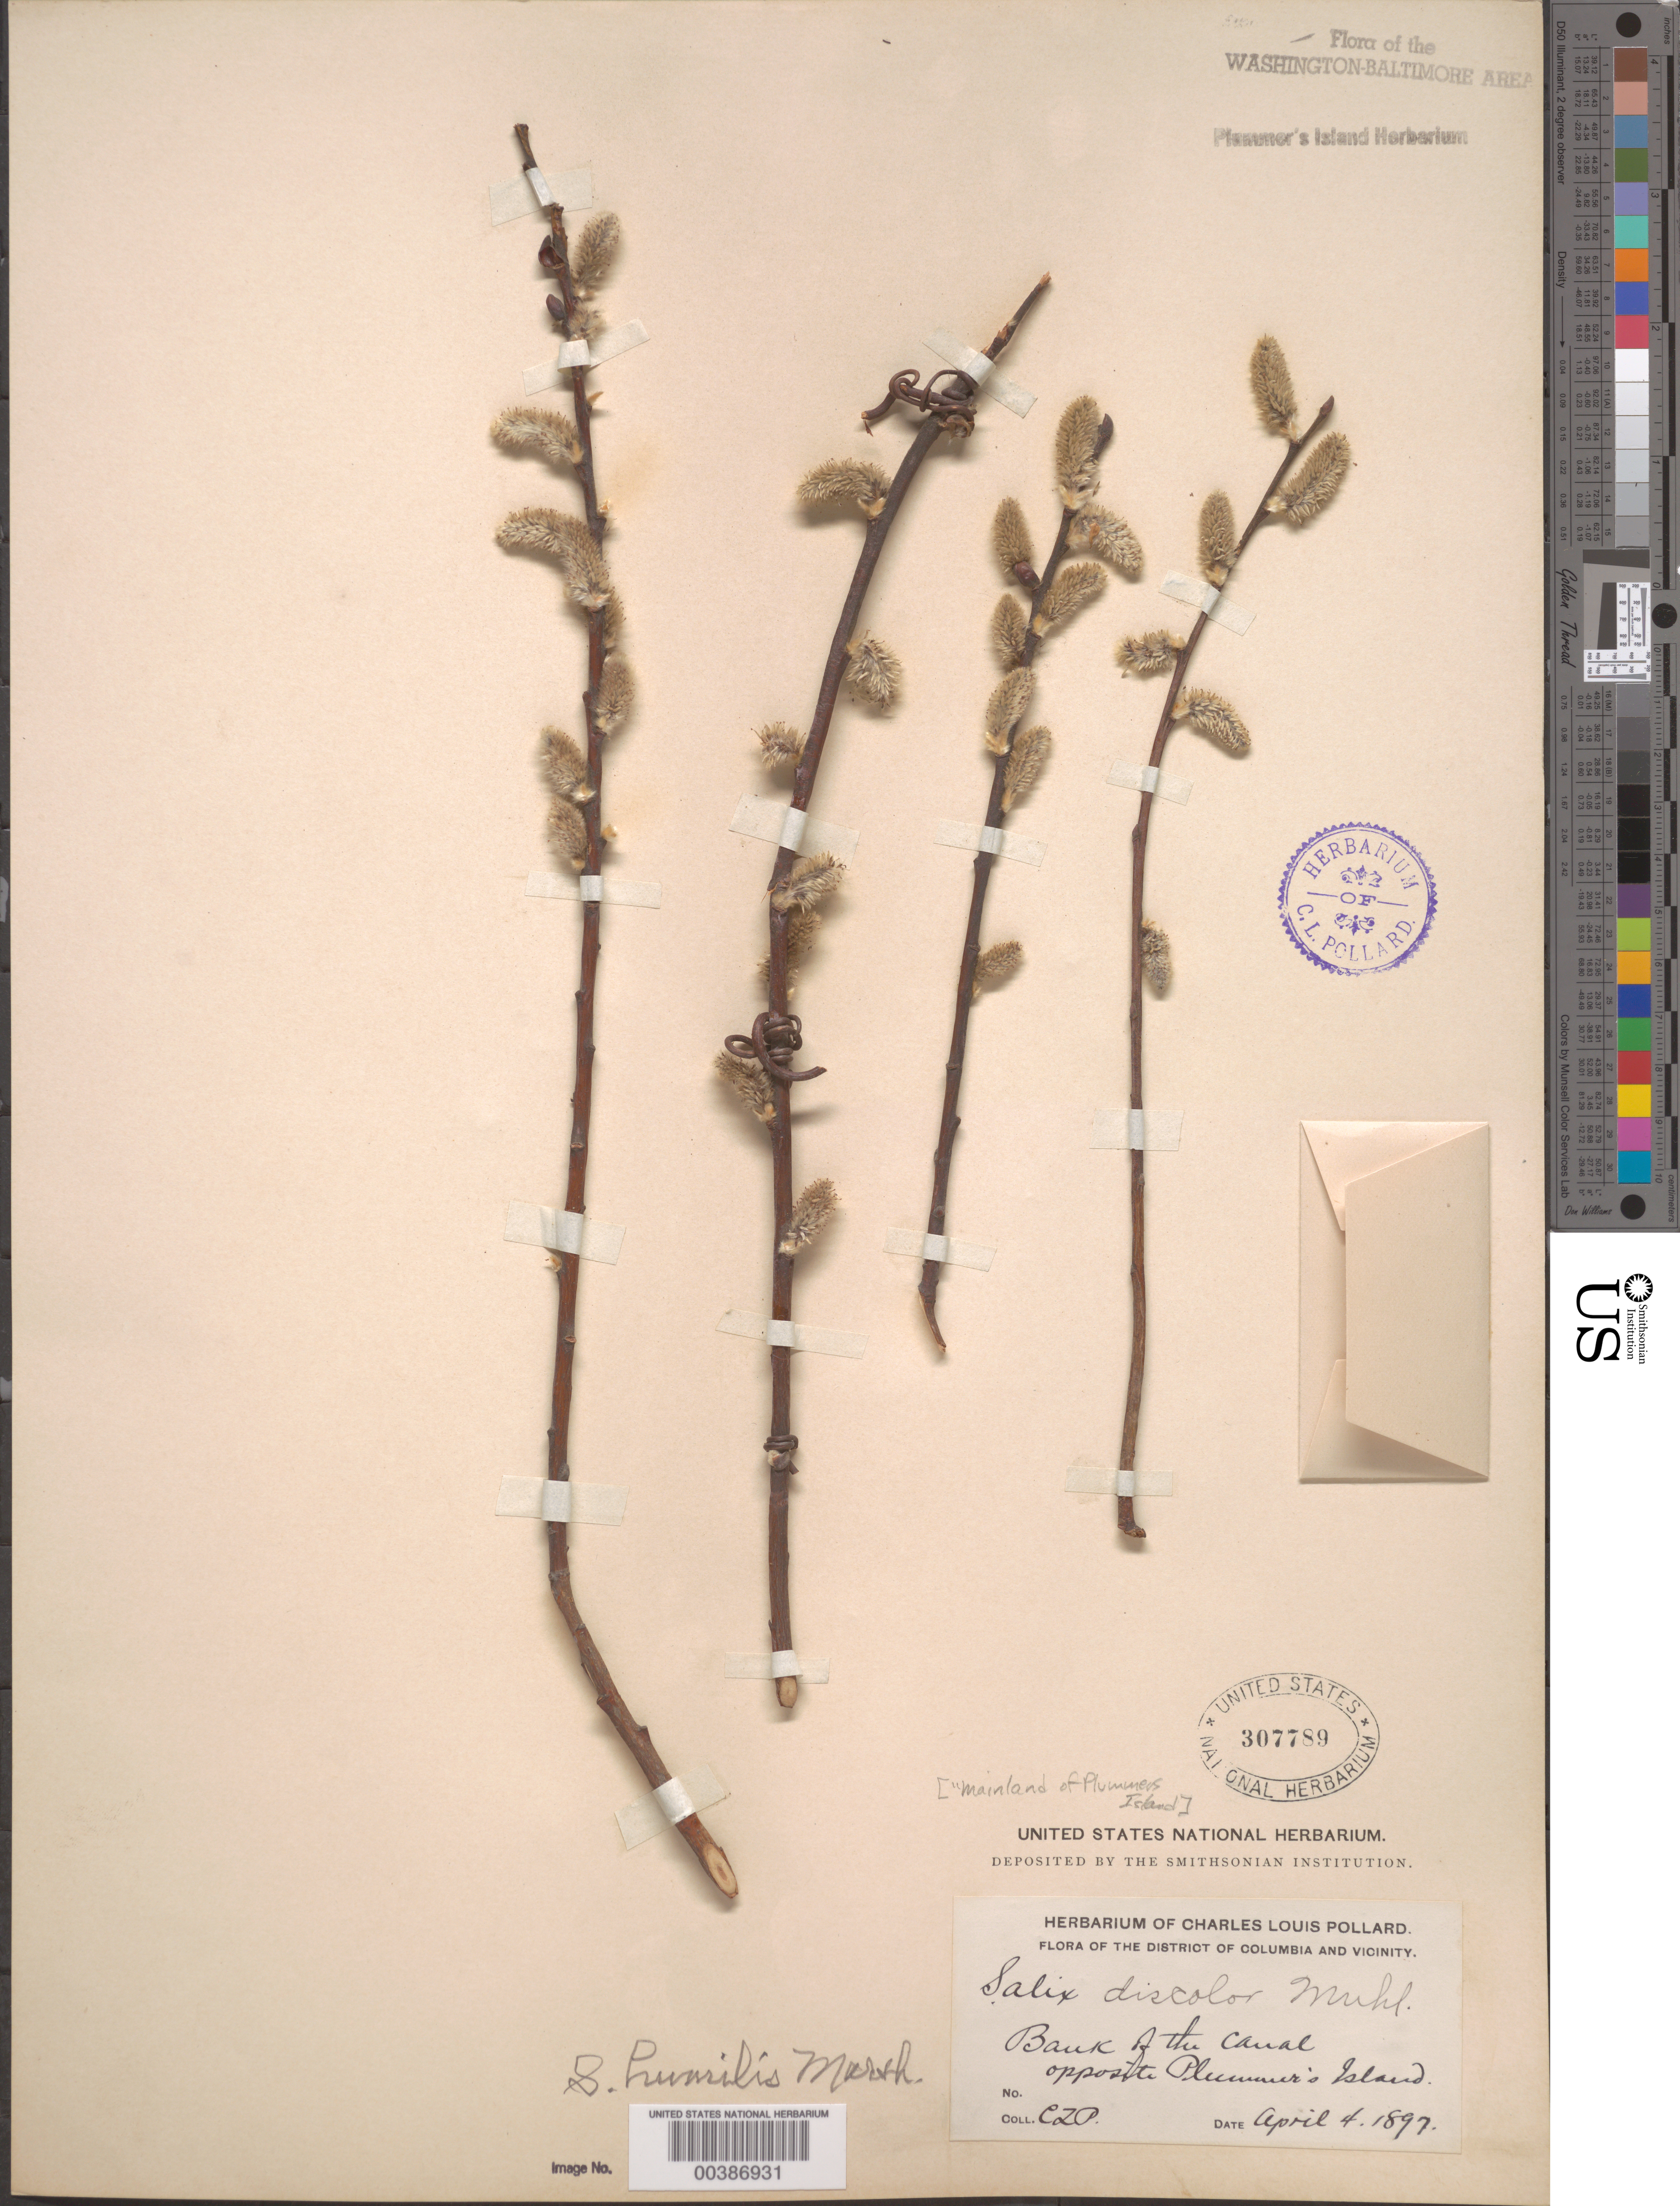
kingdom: Plantae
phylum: Tracheophyta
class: Magnoliopsida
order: Malpighiales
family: Salicaceae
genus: Salix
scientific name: Salix humilis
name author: Marshall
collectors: C. L. Pollard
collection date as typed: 04 Apr 1897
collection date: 1897-04-04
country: United States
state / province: Maryland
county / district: Montgomery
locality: Opposite Plummer's Island C. & O. Canal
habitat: Bank of canal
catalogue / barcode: US 307789